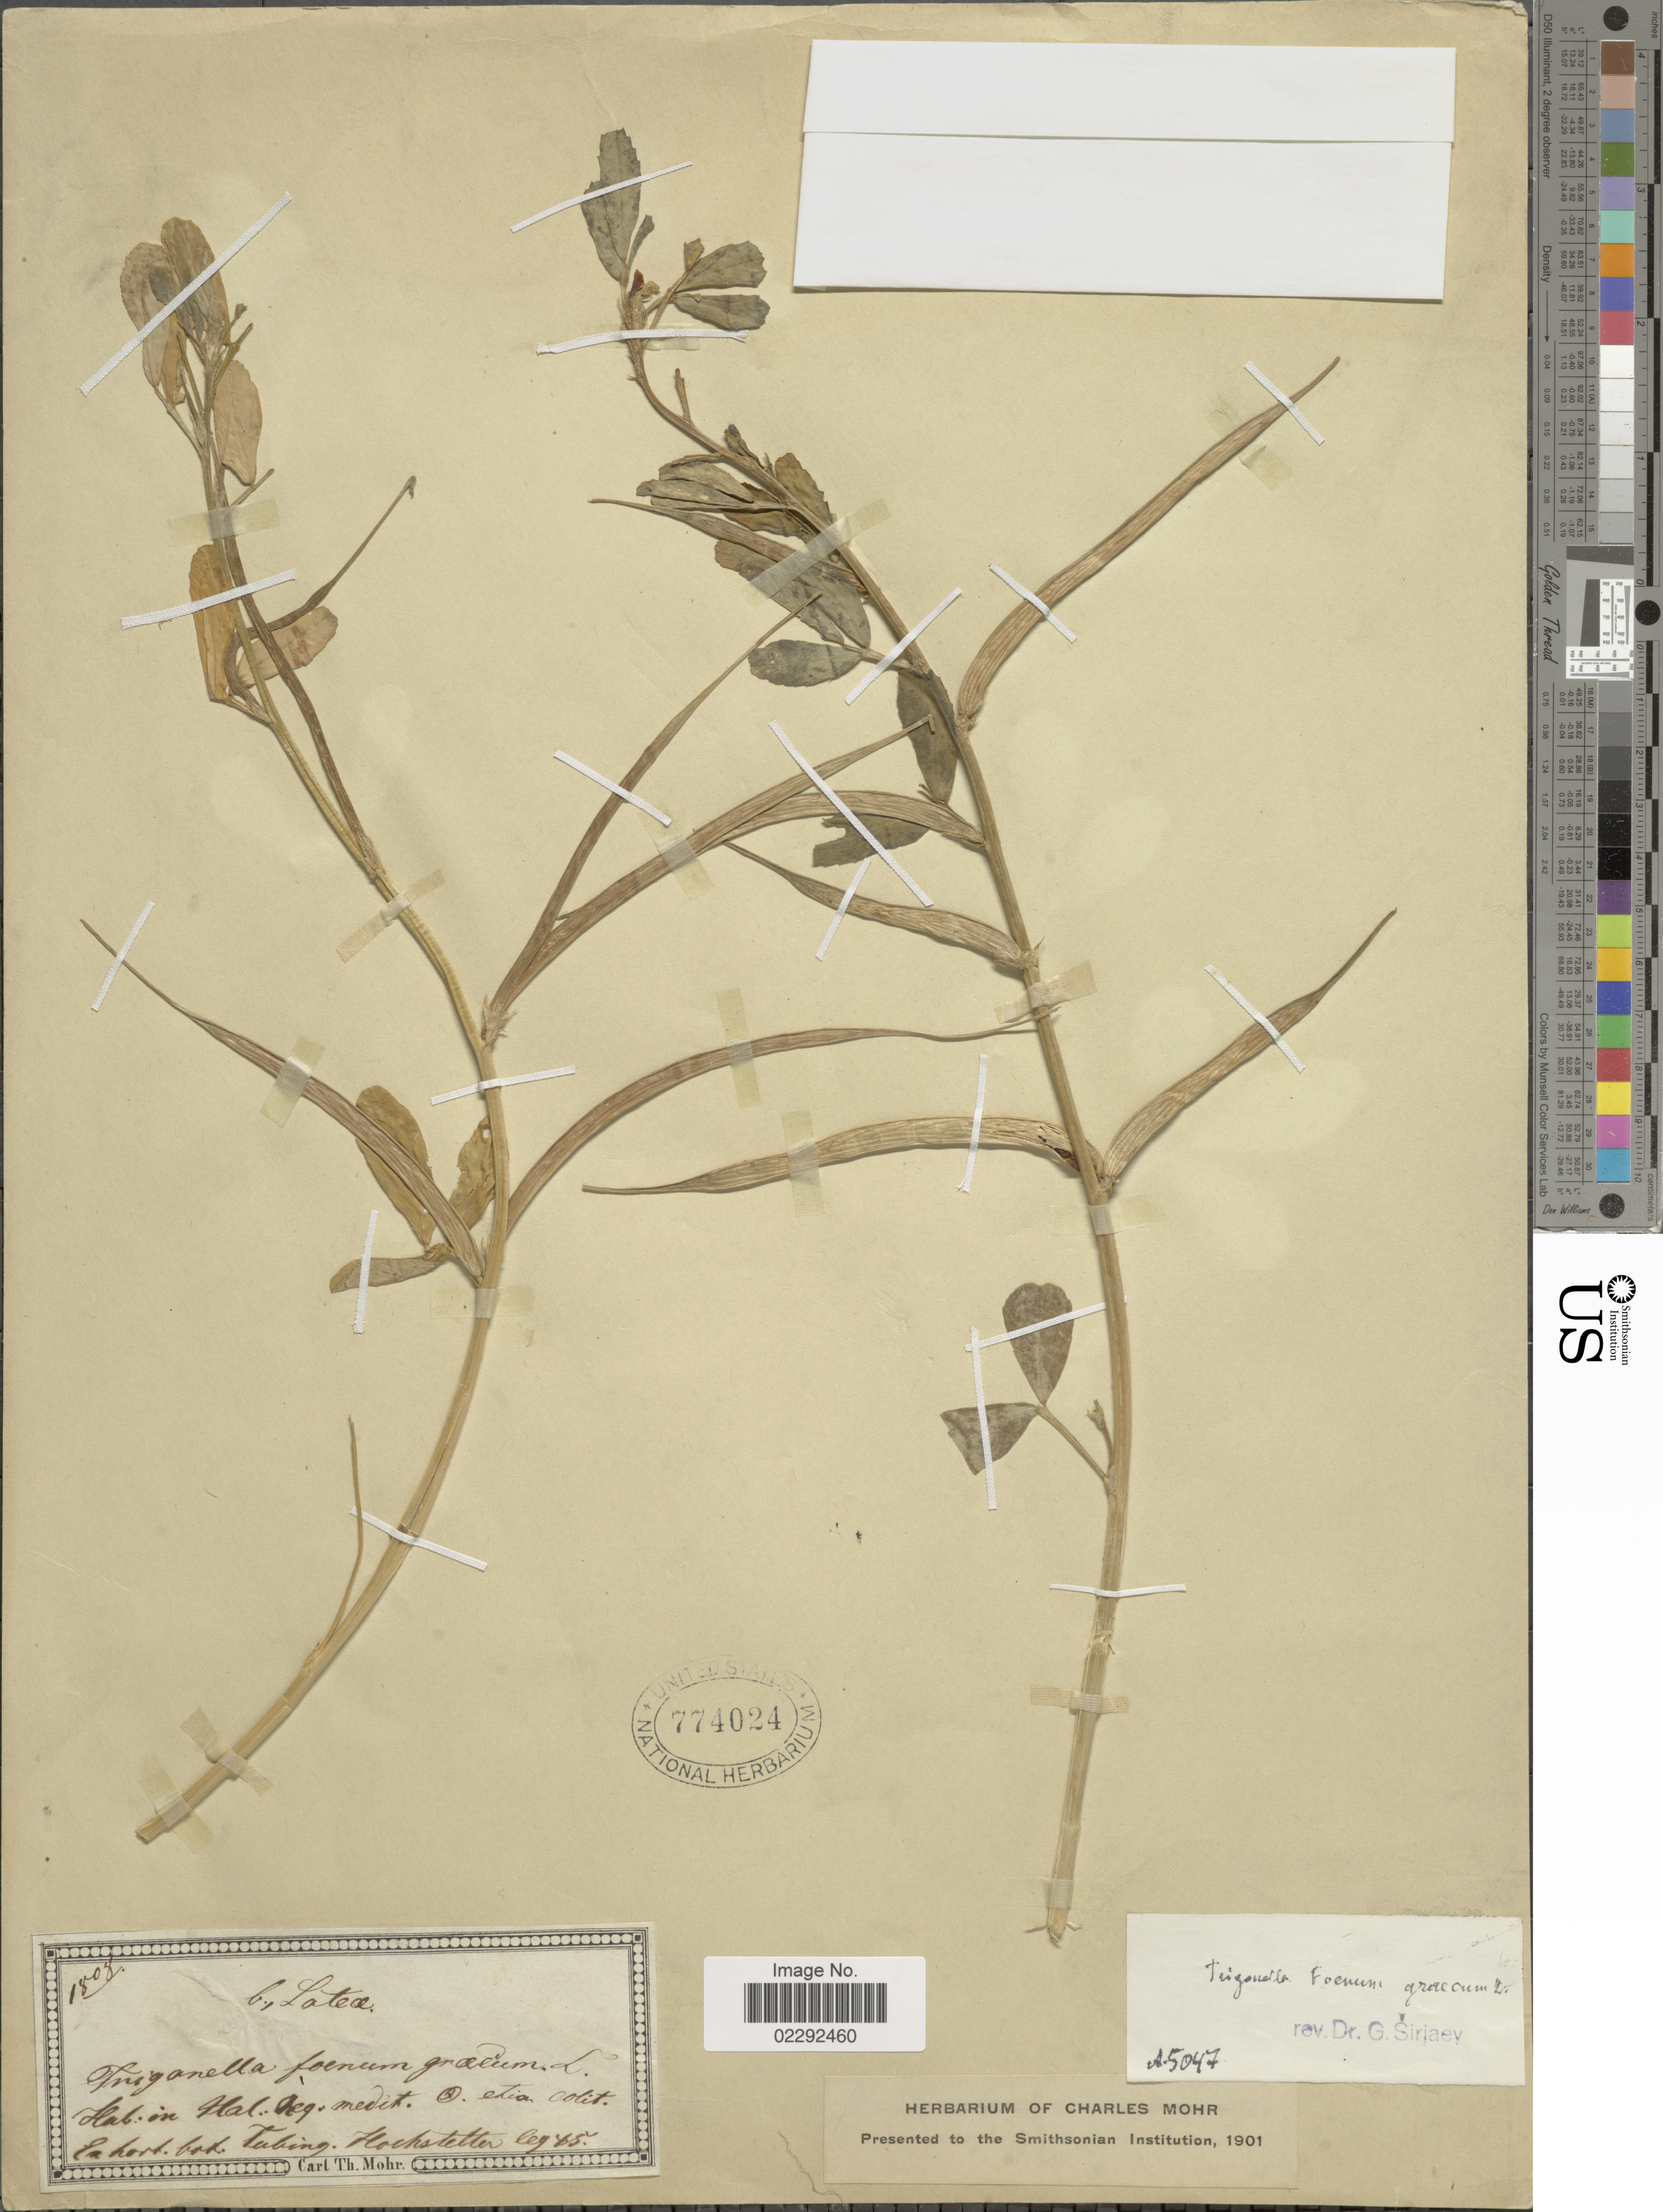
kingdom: Plantae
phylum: Tracheophyta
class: Magnoliopsida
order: Fabales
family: Fabaceae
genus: Trigonella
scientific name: Trigonella foenum-graecum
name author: L.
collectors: -. Hochstetter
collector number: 1808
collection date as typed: Transcribed d/m/y: //65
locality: Hal. Reg. medit. [interpreted]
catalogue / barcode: US 774024